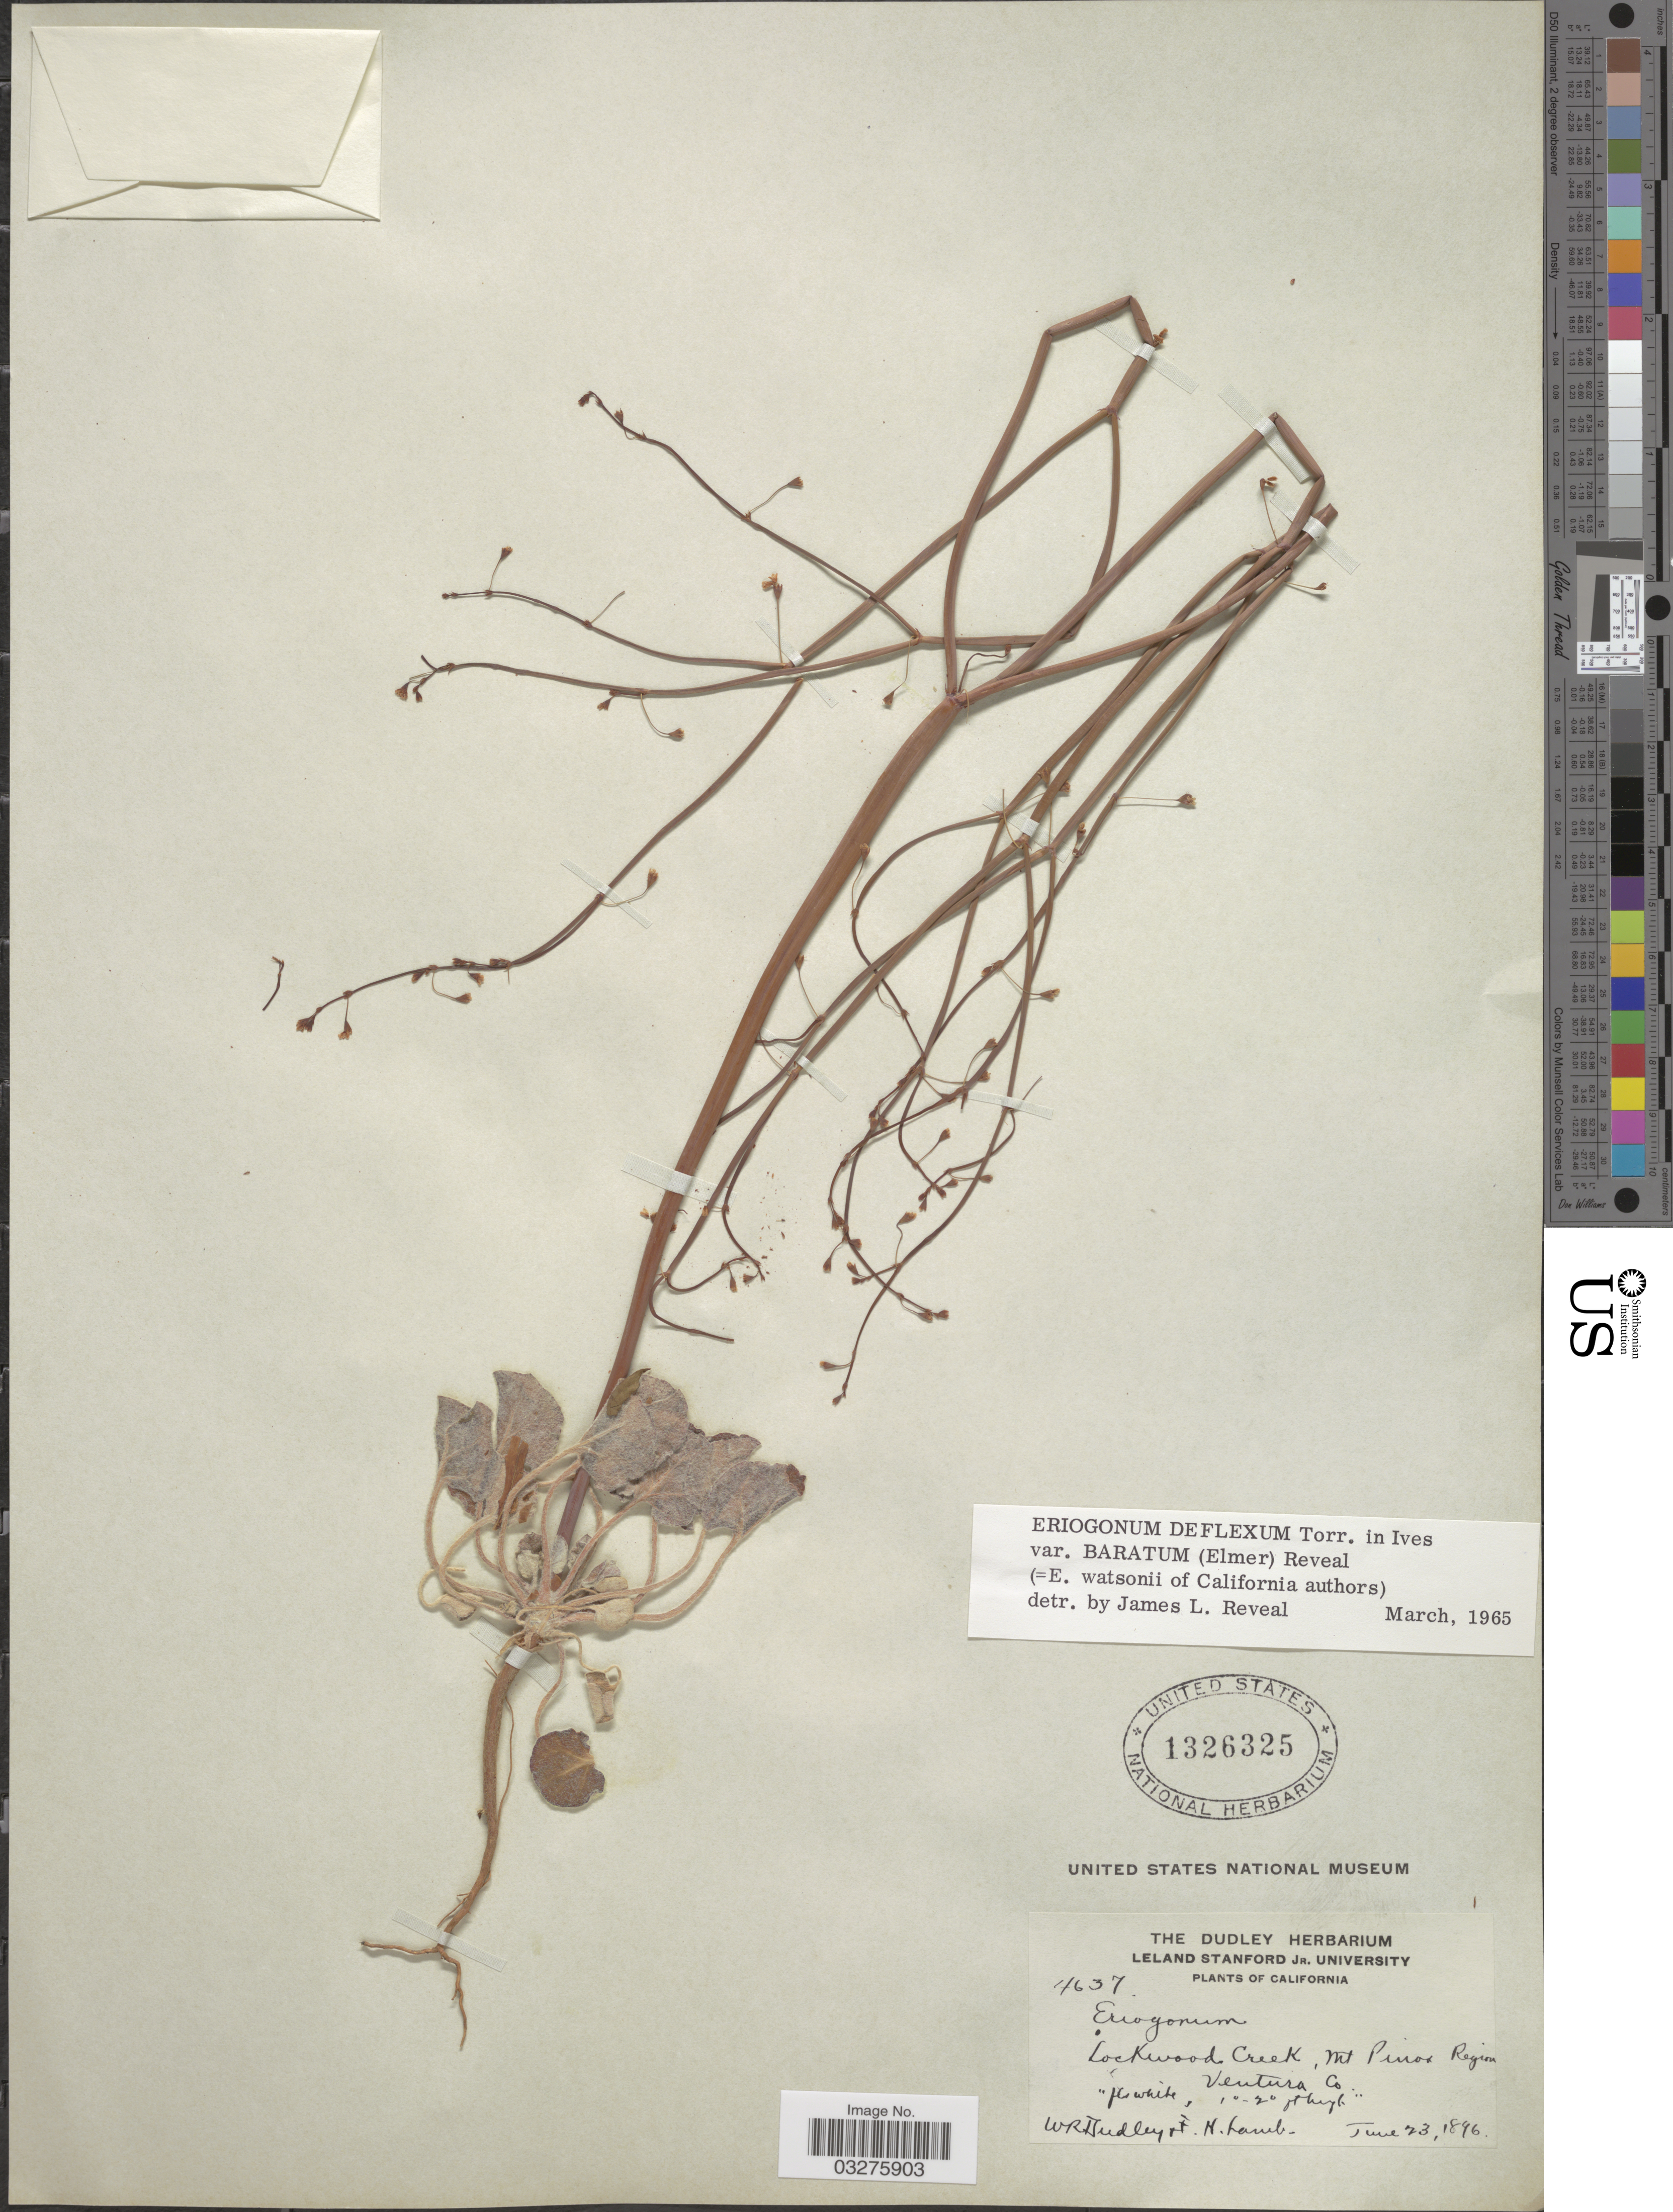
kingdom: Plantae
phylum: Tracheophyta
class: Magnoliopsida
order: Caryophyllales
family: Polygonaceae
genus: Eriogonum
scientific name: Eriogonum deflexum var. baratum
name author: (Elmer) Reveal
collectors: W. Dudley & F. H. Lamb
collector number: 4637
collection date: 1896-06-23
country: United States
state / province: California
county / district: Ventura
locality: LocKwood Creek, Mt Pinos Region. Ventura Co.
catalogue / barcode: US 1326325